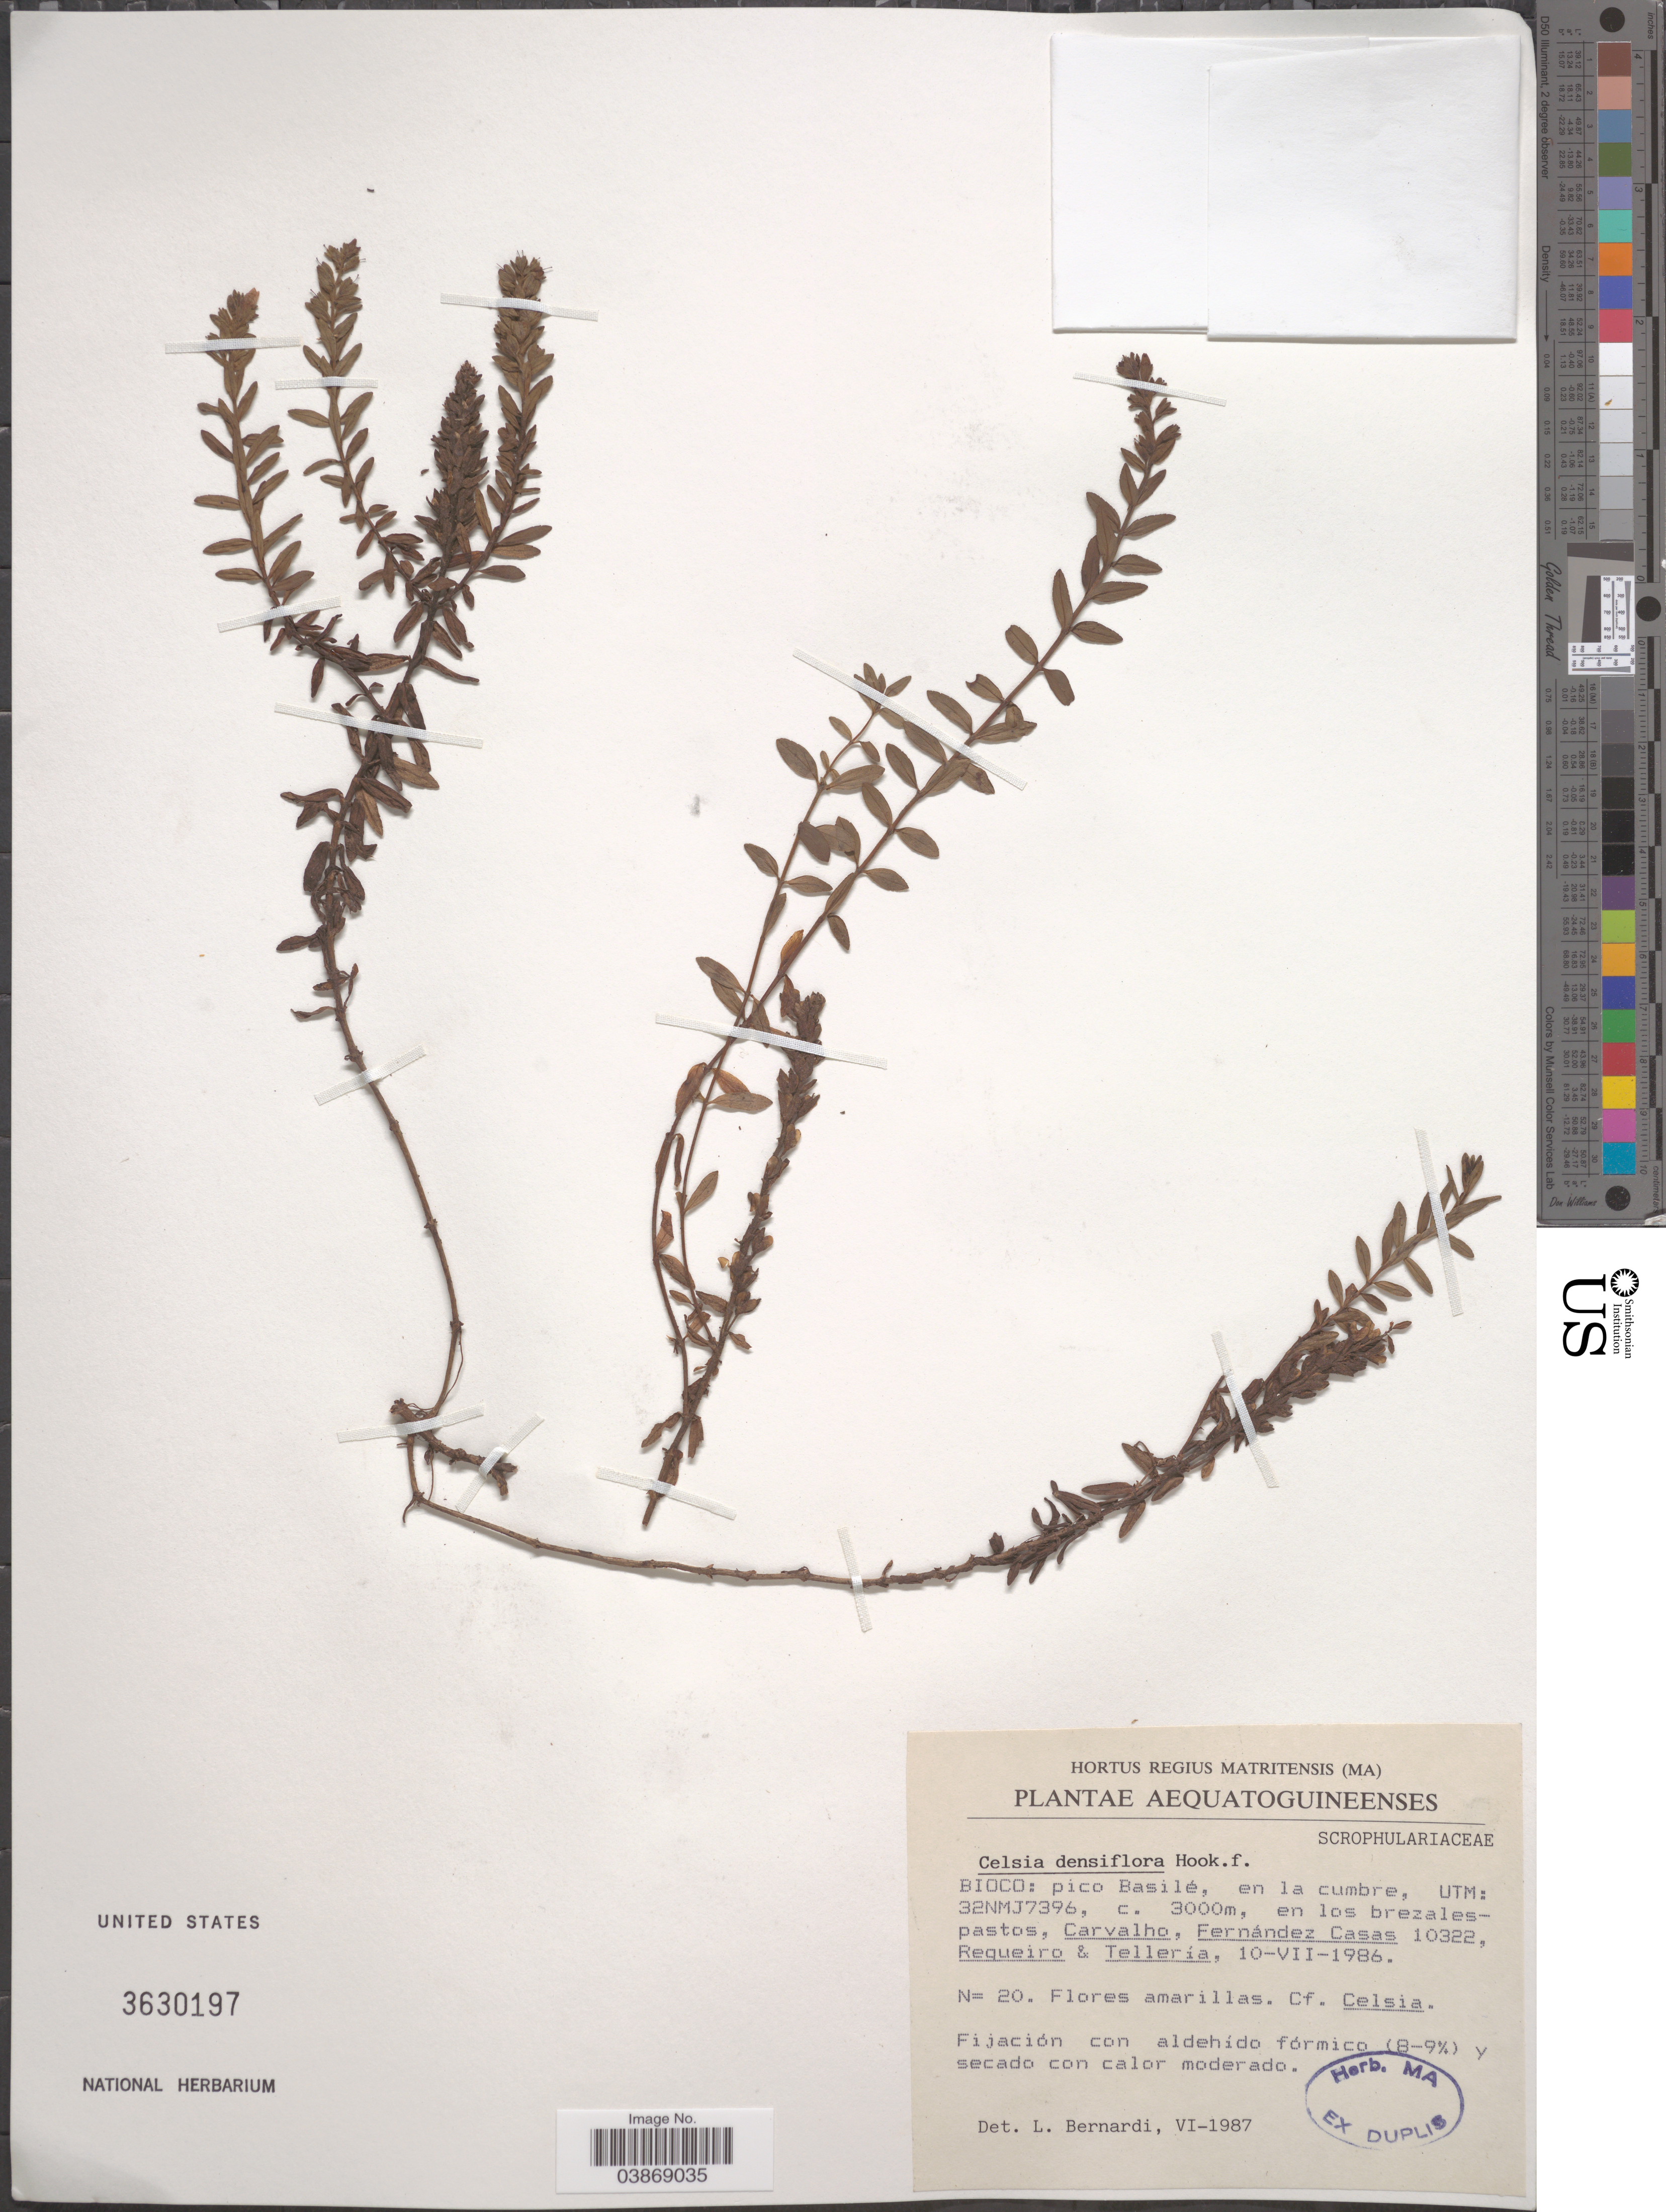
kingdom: Plantae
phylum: Tracheophyta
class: Magnoliopsida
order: Lamiales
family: Scrophulariaceae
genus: Celsia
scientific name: Celsia densifolia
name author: Hook. f.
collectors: Carvalho, --, F. J. Fernández Casas, Requeiro, -- & -. Telleria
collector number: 10322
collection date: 1986-07-10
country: Equatorial Guinea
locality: Aequatoguineenses. Bioco: pico Basilé, en la cumbre, UTM: 32NMJ7396.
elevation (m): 3000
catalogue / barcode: US 3630197